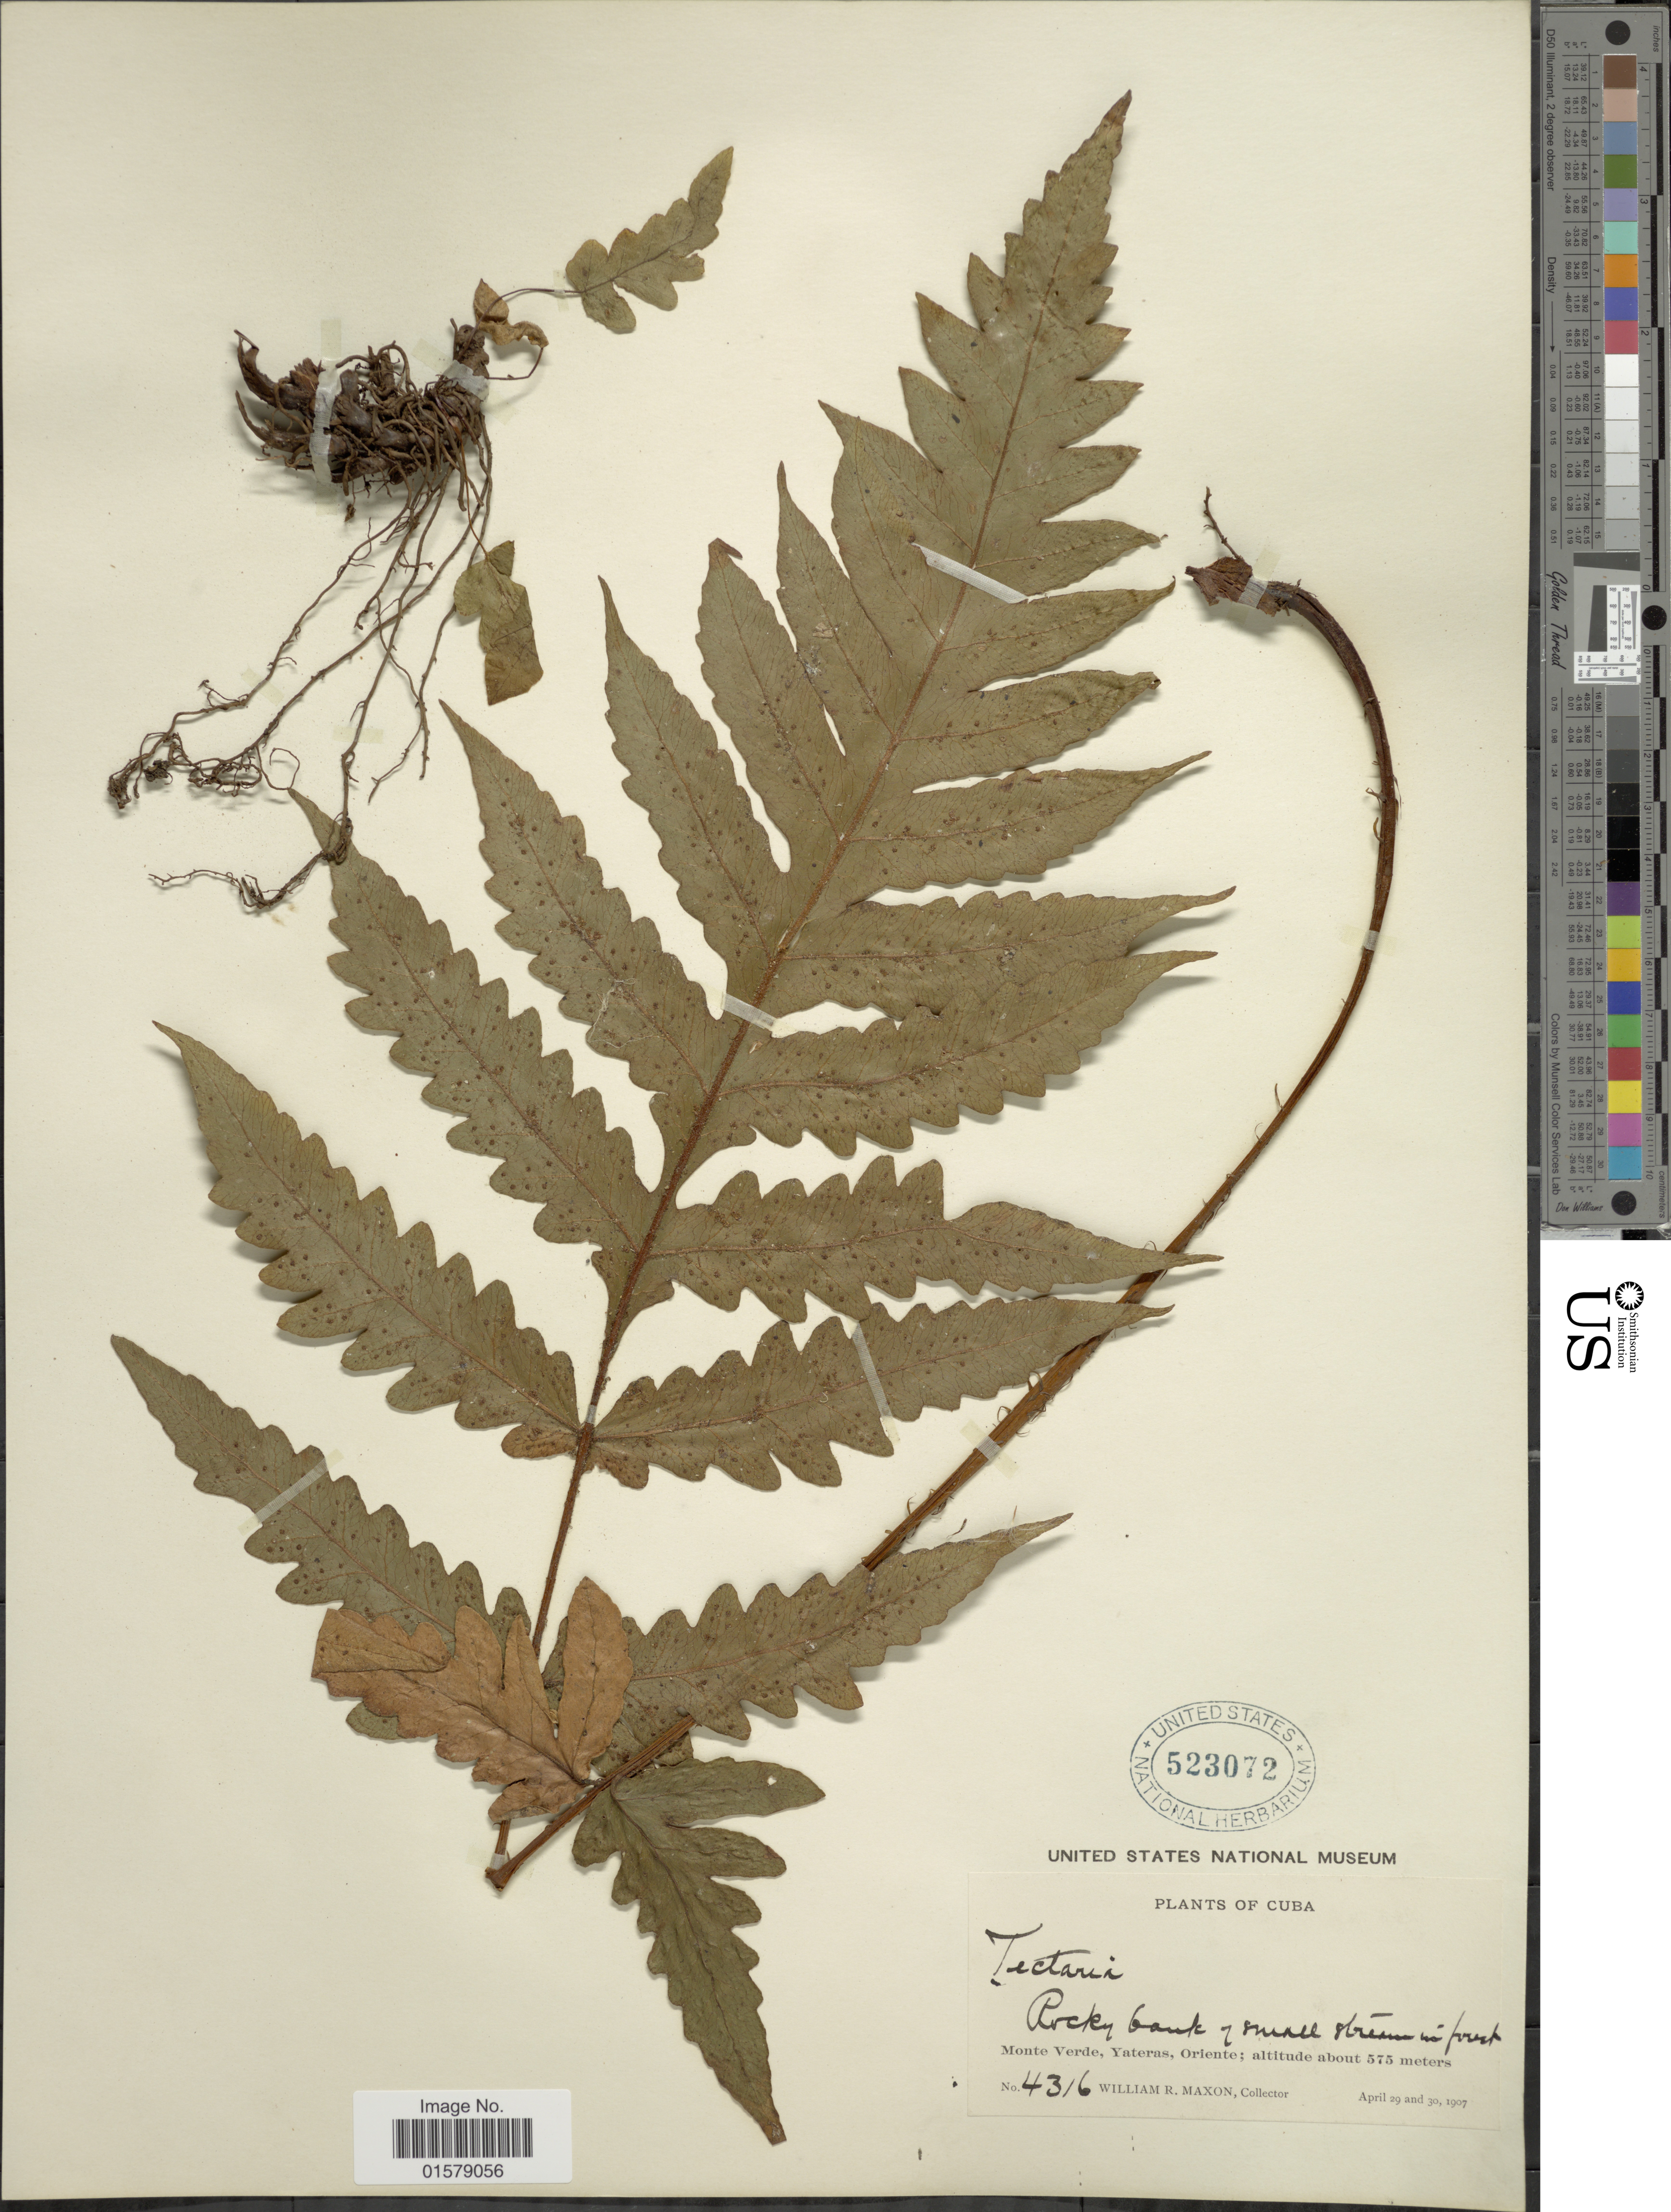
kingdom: Plantae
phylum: Tracheophyta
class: Polypodiopsida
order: Polypodiales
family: Tectariaceae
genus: Tectaria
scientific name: Tectaria cicutaria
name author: (L.) Copel.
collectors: W. R. Maxon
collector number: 4316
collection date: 1907-04-29/1907-04-30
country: Cuba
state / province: Oriente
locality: Monte Verde, Yateras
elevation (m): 575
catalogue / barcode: US 523072